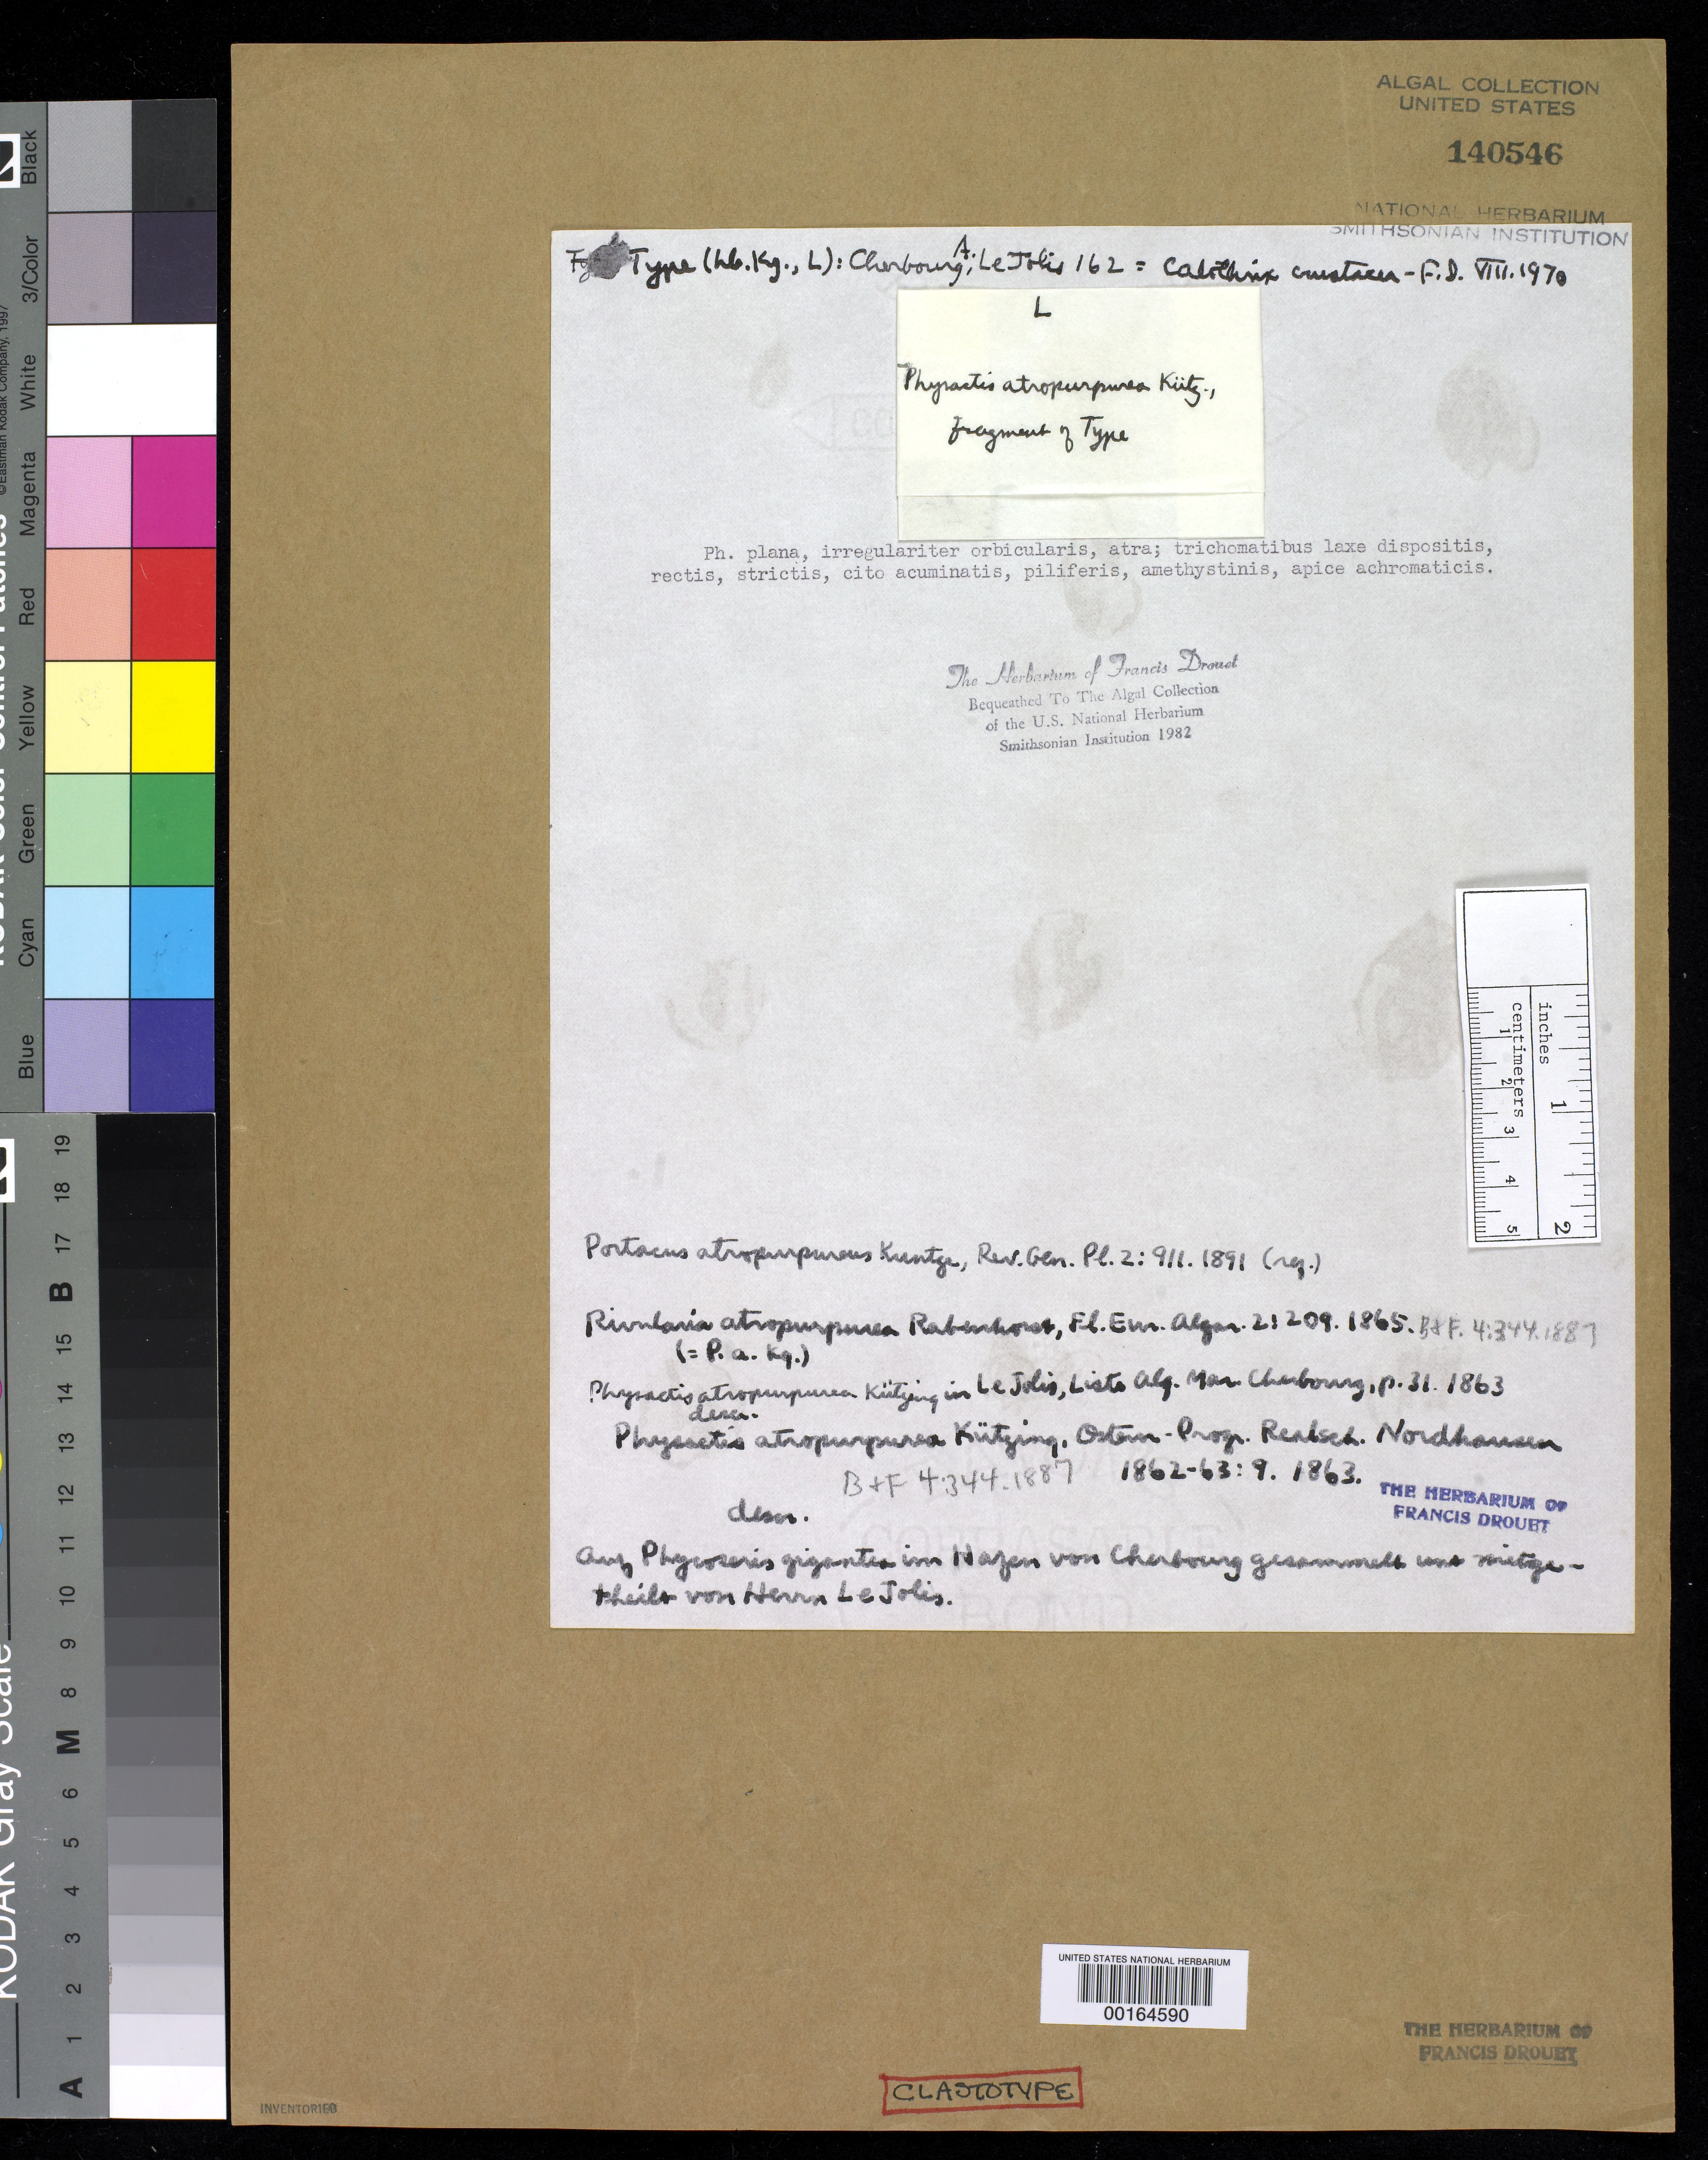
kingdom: Bacteria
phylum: Cyanobacteria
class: Cyanobacteriia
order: Cyanobacteriales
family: Rivulariaceae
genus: Physactis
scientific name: Physactis atropurpurea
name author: Kütz.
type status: Clastotype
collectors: A. F. Le Jolis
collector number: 162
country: France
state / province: Normandie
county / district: Manche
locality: Cherbourg.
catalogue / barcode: US 140546